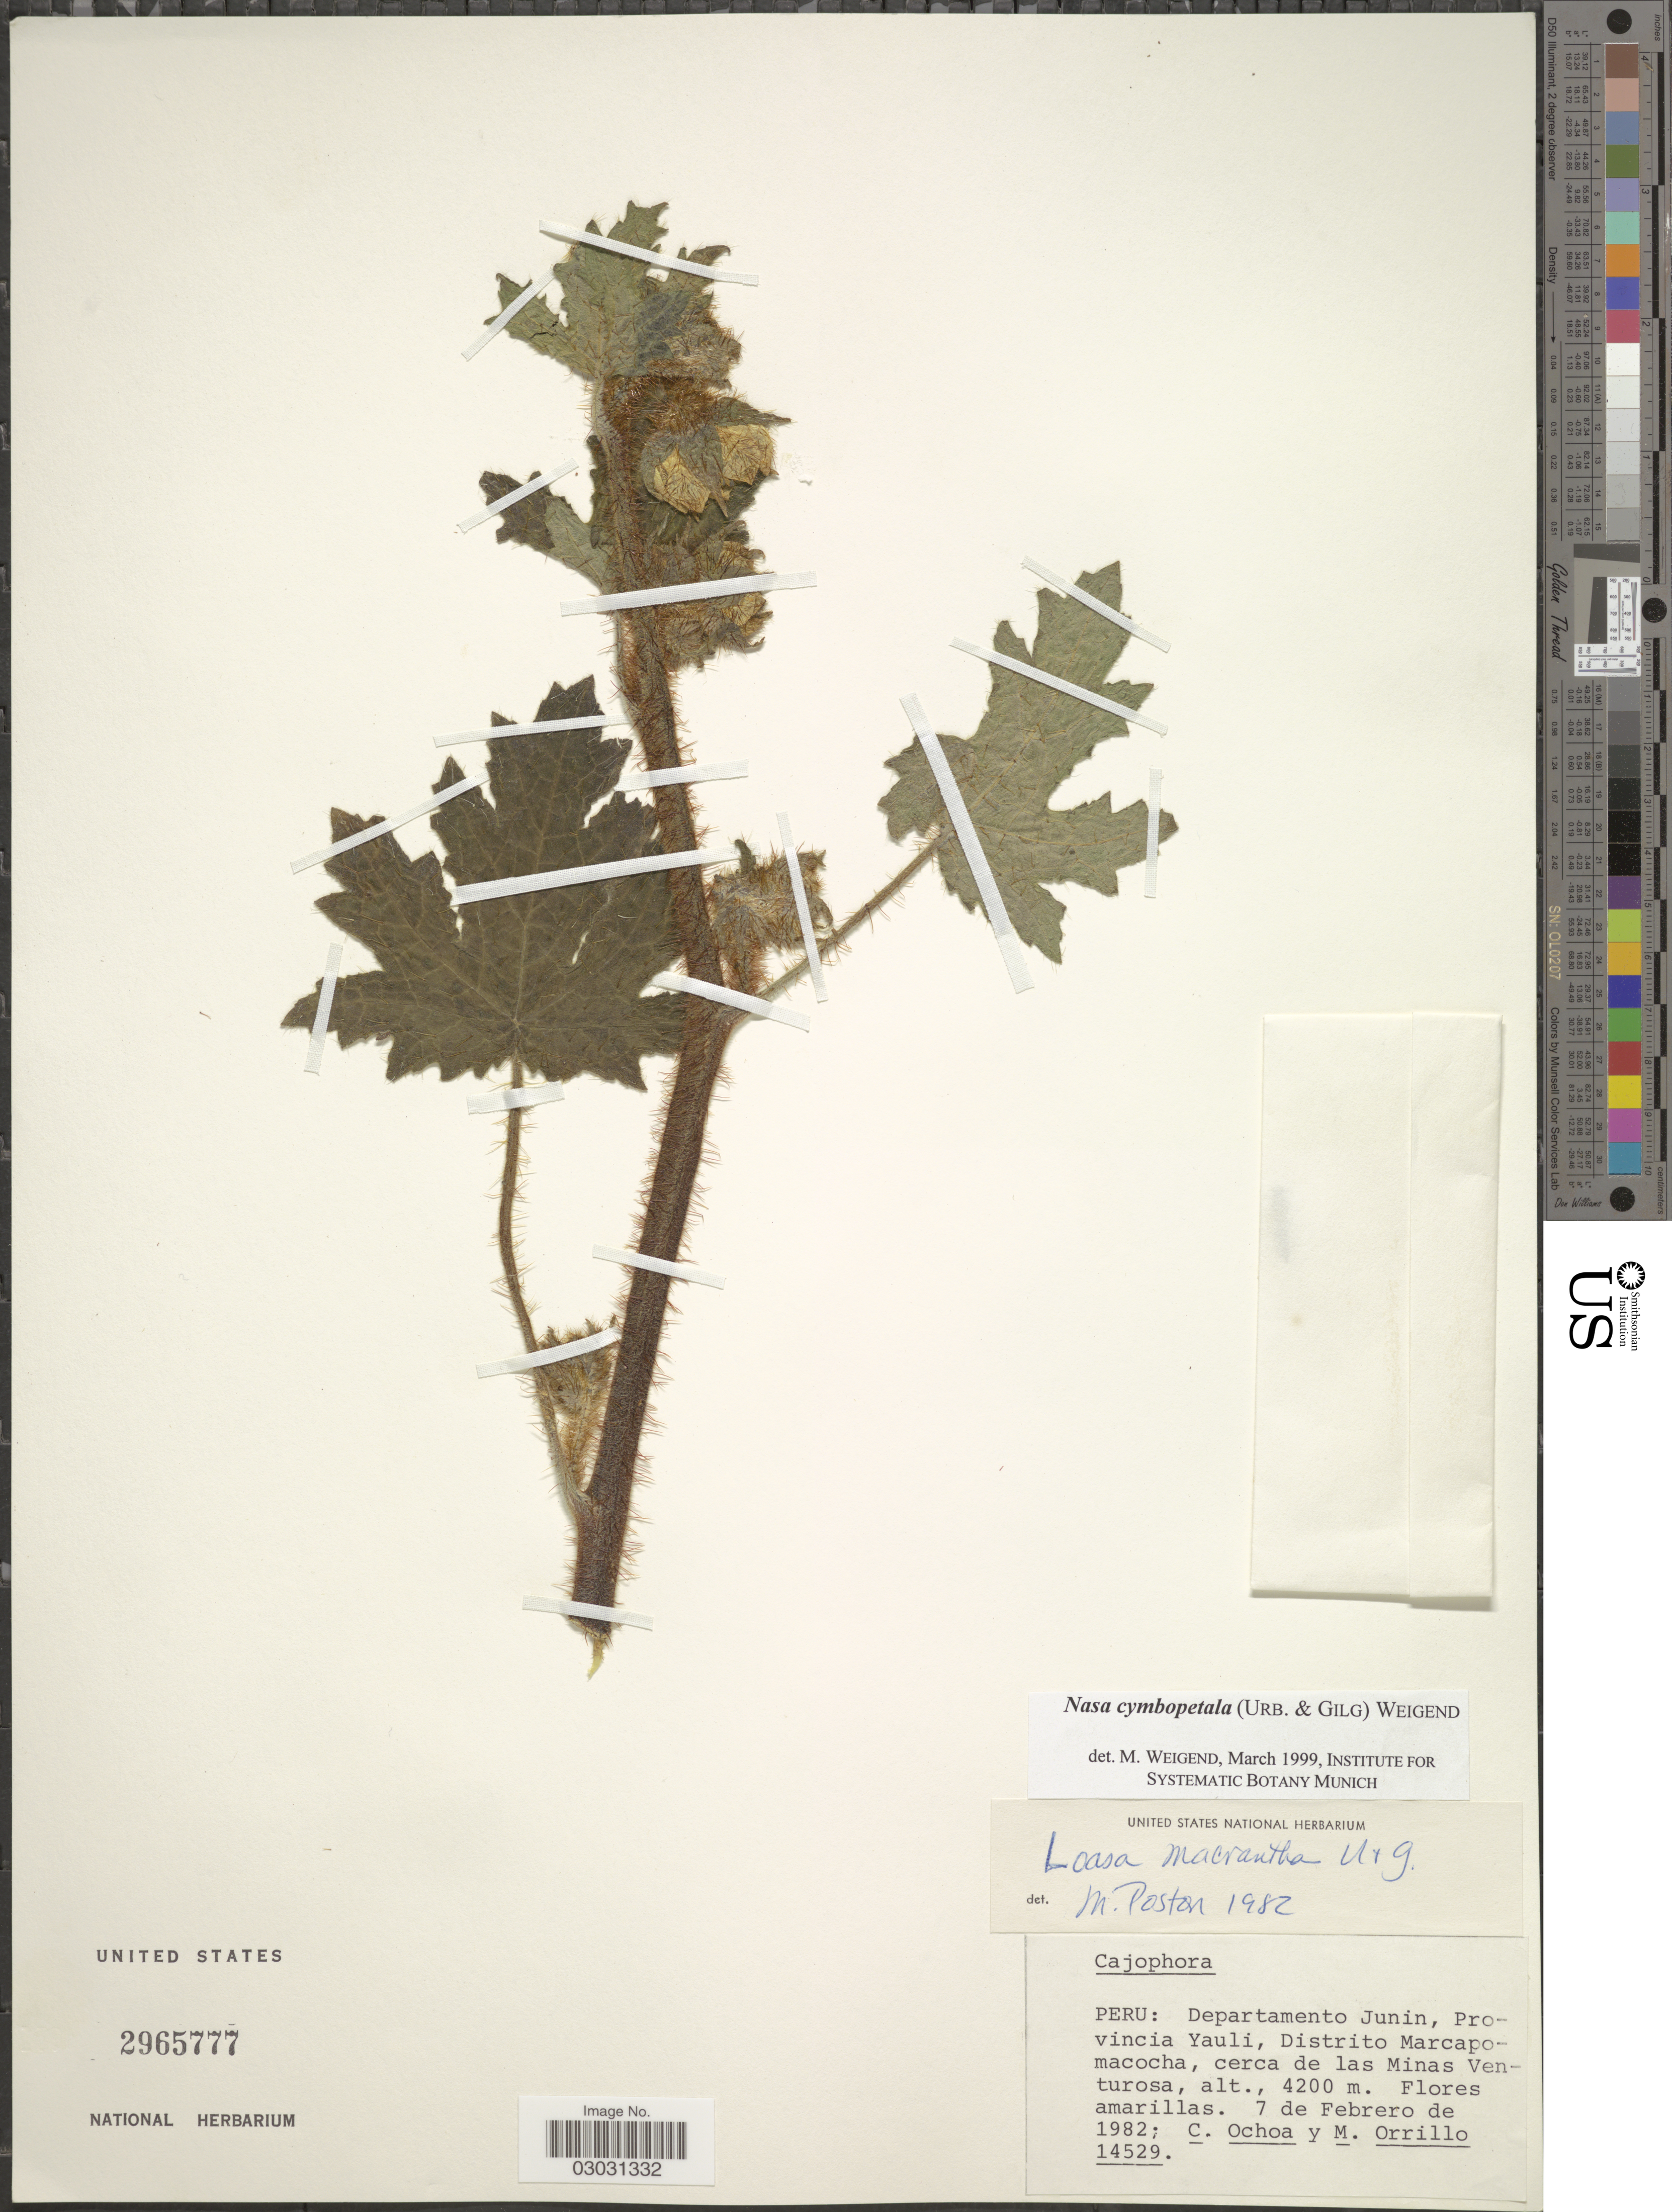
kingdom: Plantae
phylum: Tracheophyta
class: Magnoliopsida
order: Cornales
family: Loasaceae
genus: Nasa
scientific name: Nasa cymbopetala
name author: (Urb. & Gilg) Weigend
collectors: C. Ochoa & M. Orrillo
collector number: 14529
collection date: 1982-02-07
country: Peru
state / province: Junín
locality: Departamento Junin, Provincia Yauli, Distrito Marcapomacocha, cerca de las Minas Venturosa.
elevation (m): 4200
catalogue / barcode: US 2965777